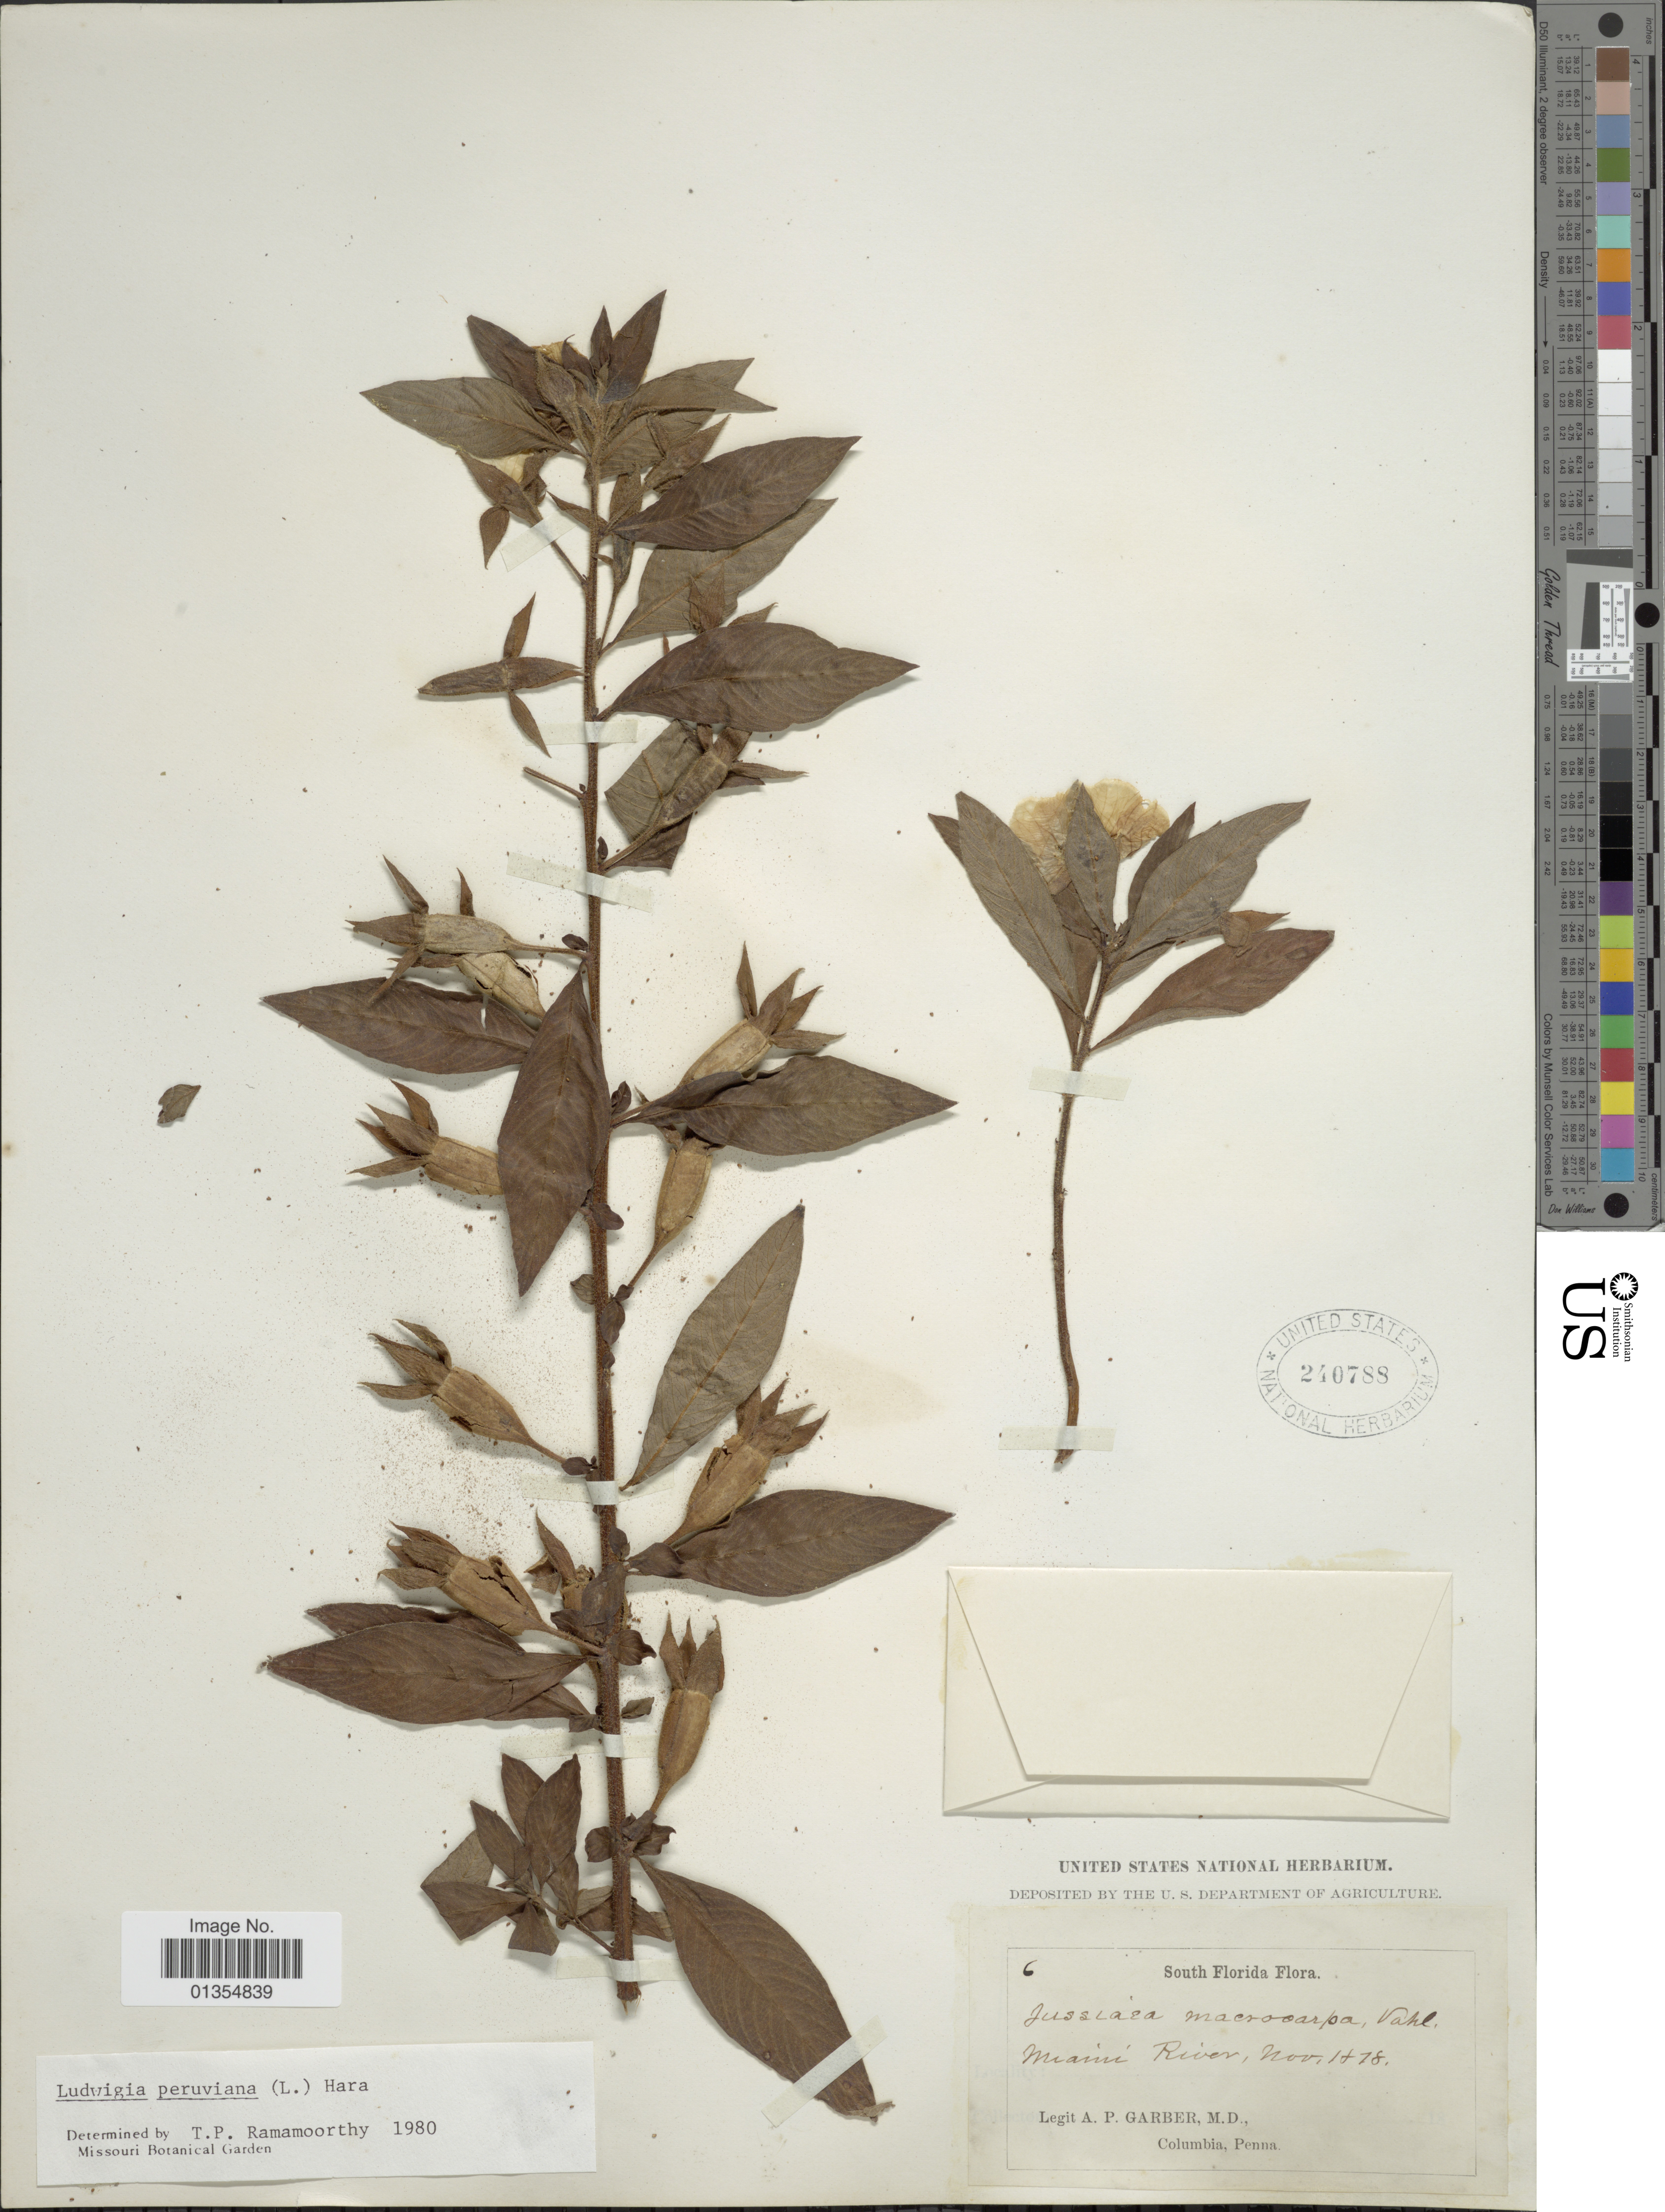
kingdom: Plantae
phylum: Tracheophyta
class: Magnoliopsida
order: Myrtales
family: Onagraceae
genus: Ludwigia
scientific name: Ludwigia peruviana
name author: (L.) H. Hara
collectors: A. P. Garber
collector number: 6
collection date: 1878-11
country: United States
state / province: Florida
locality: South Florida, Miami River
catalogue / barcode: US 240788